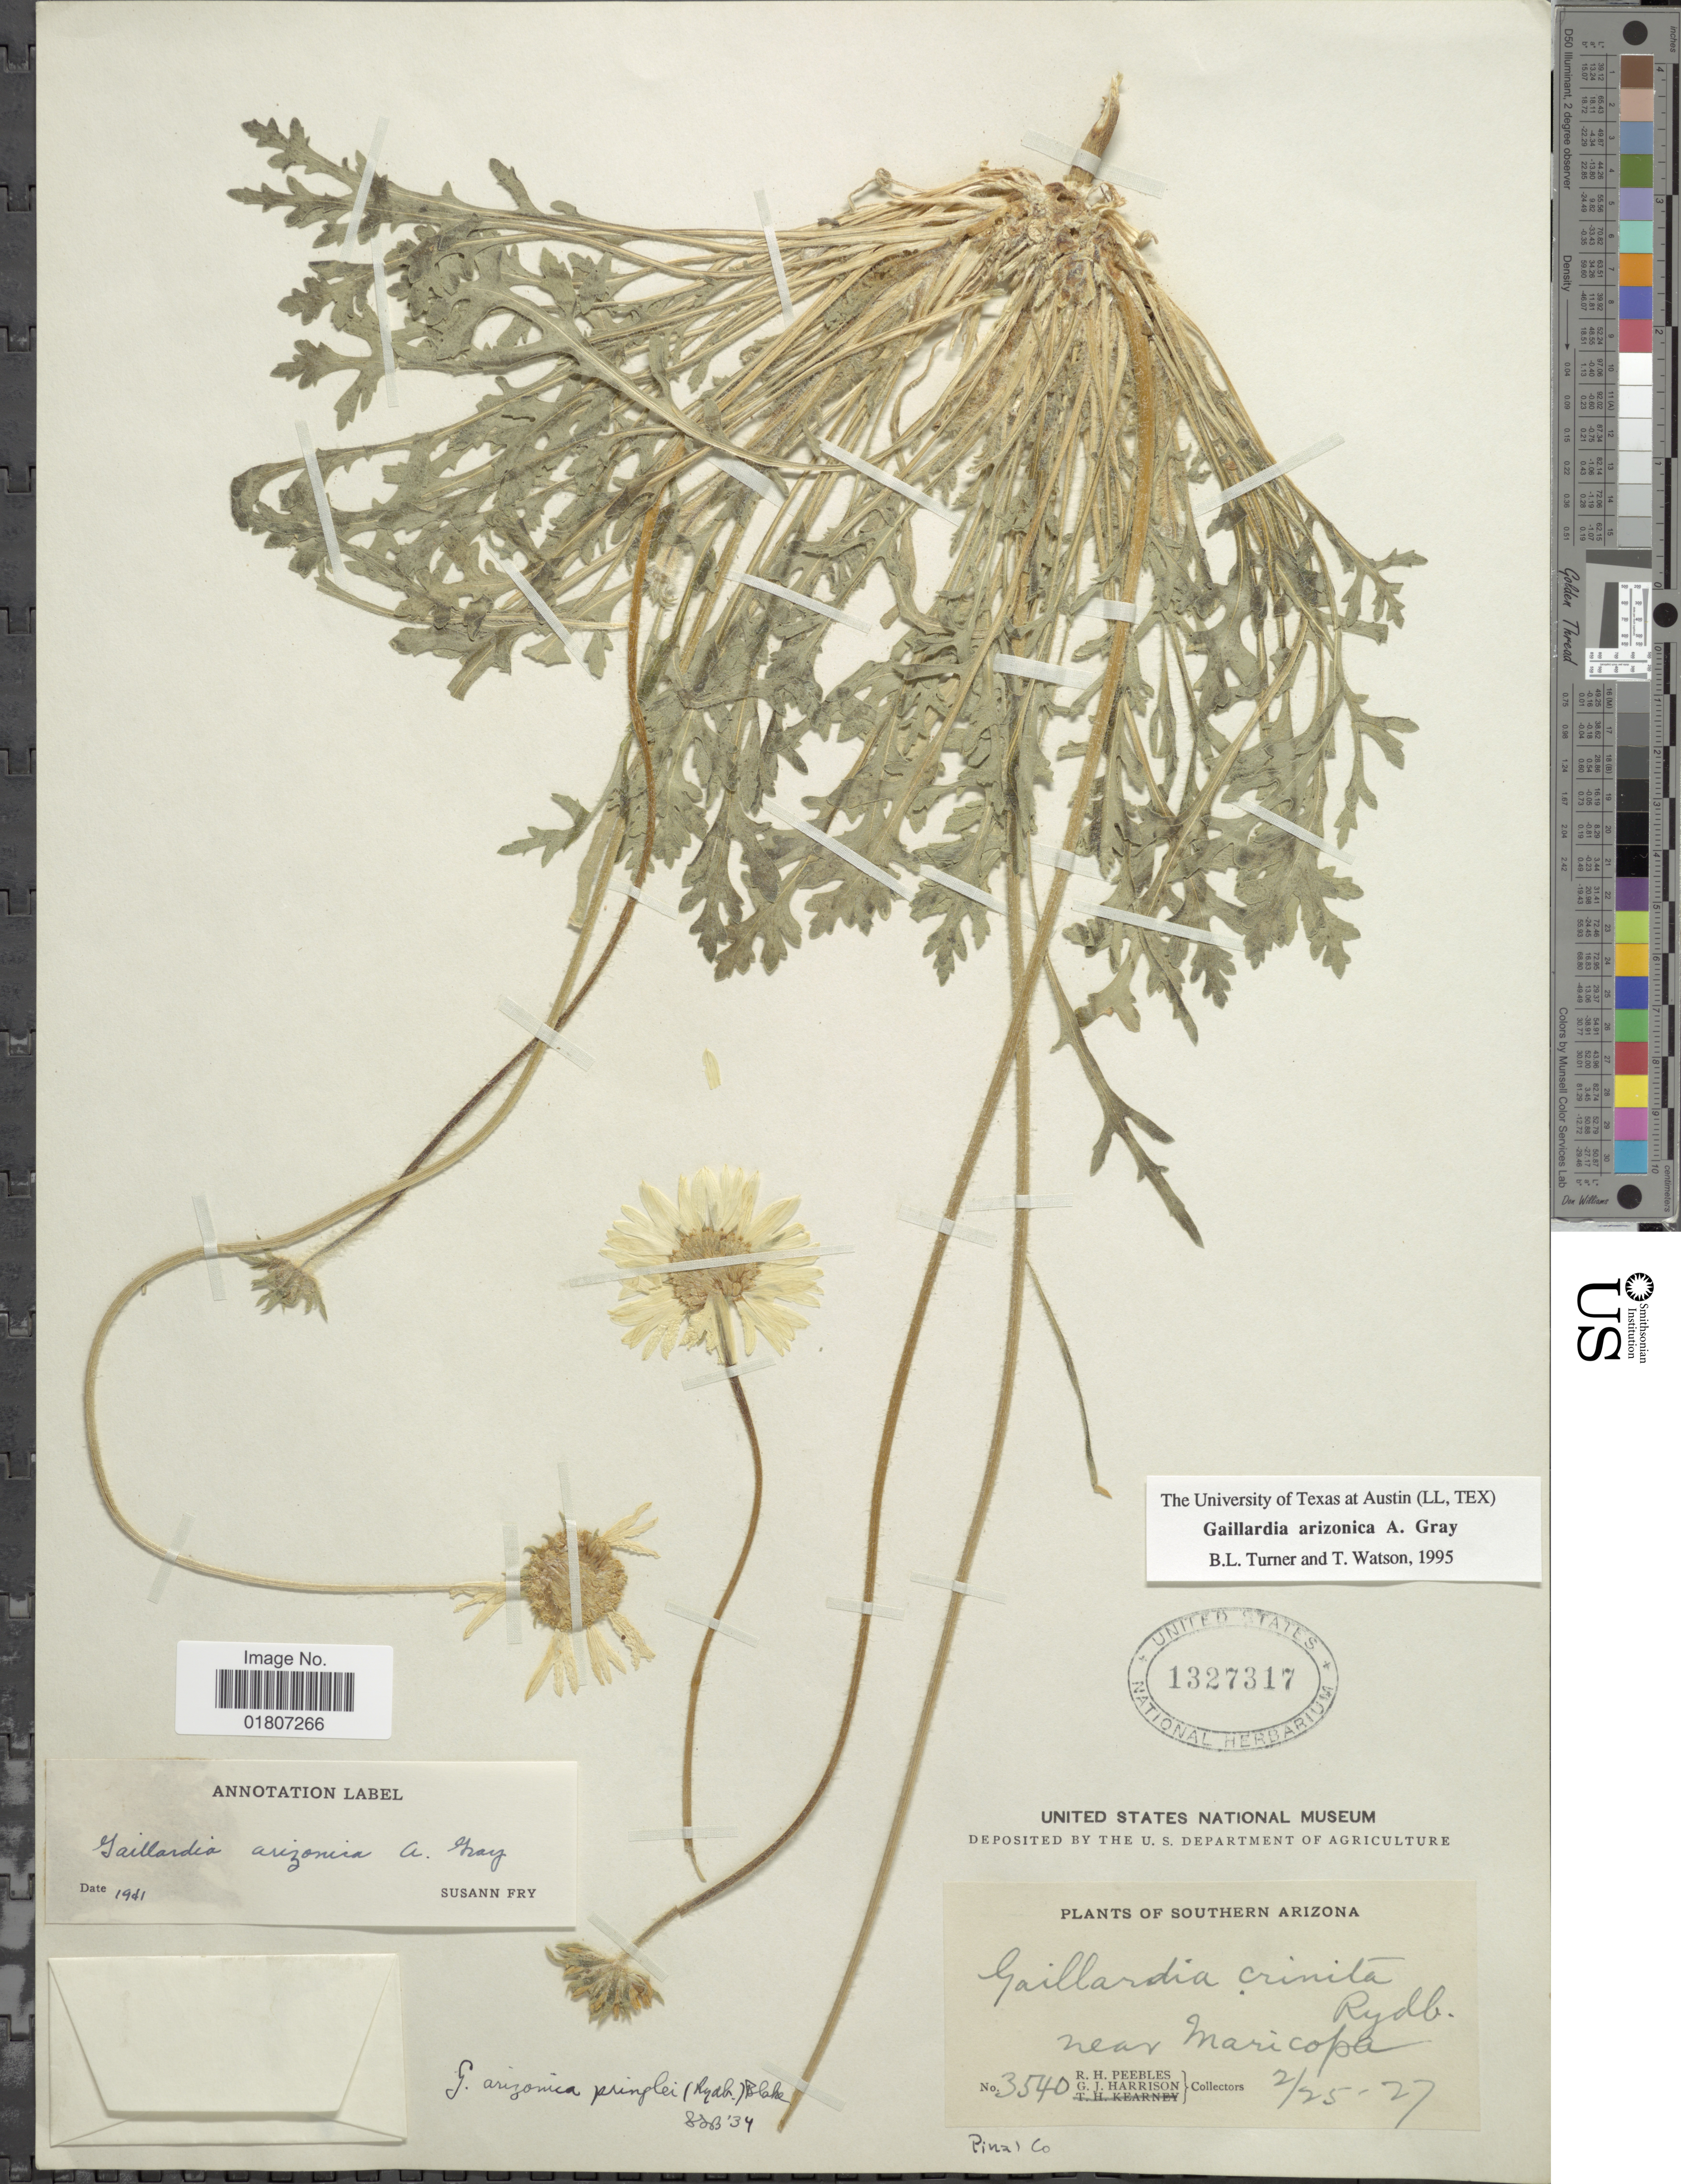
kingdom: Plantae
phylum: Tracheophyta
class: Magnoliopsida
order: Asterales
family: Asteraceae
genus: Gaillardia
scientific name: Gaillardia arizonica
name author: A. Gray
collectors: R. H. Peebles & G. J. Harrison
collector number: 3540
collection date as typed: Transcribed d/m/y: 25/2/27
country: United States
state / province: Arizona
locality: Southern Arizona. Pinal Co. near Maricopa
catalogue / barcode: US 1327317